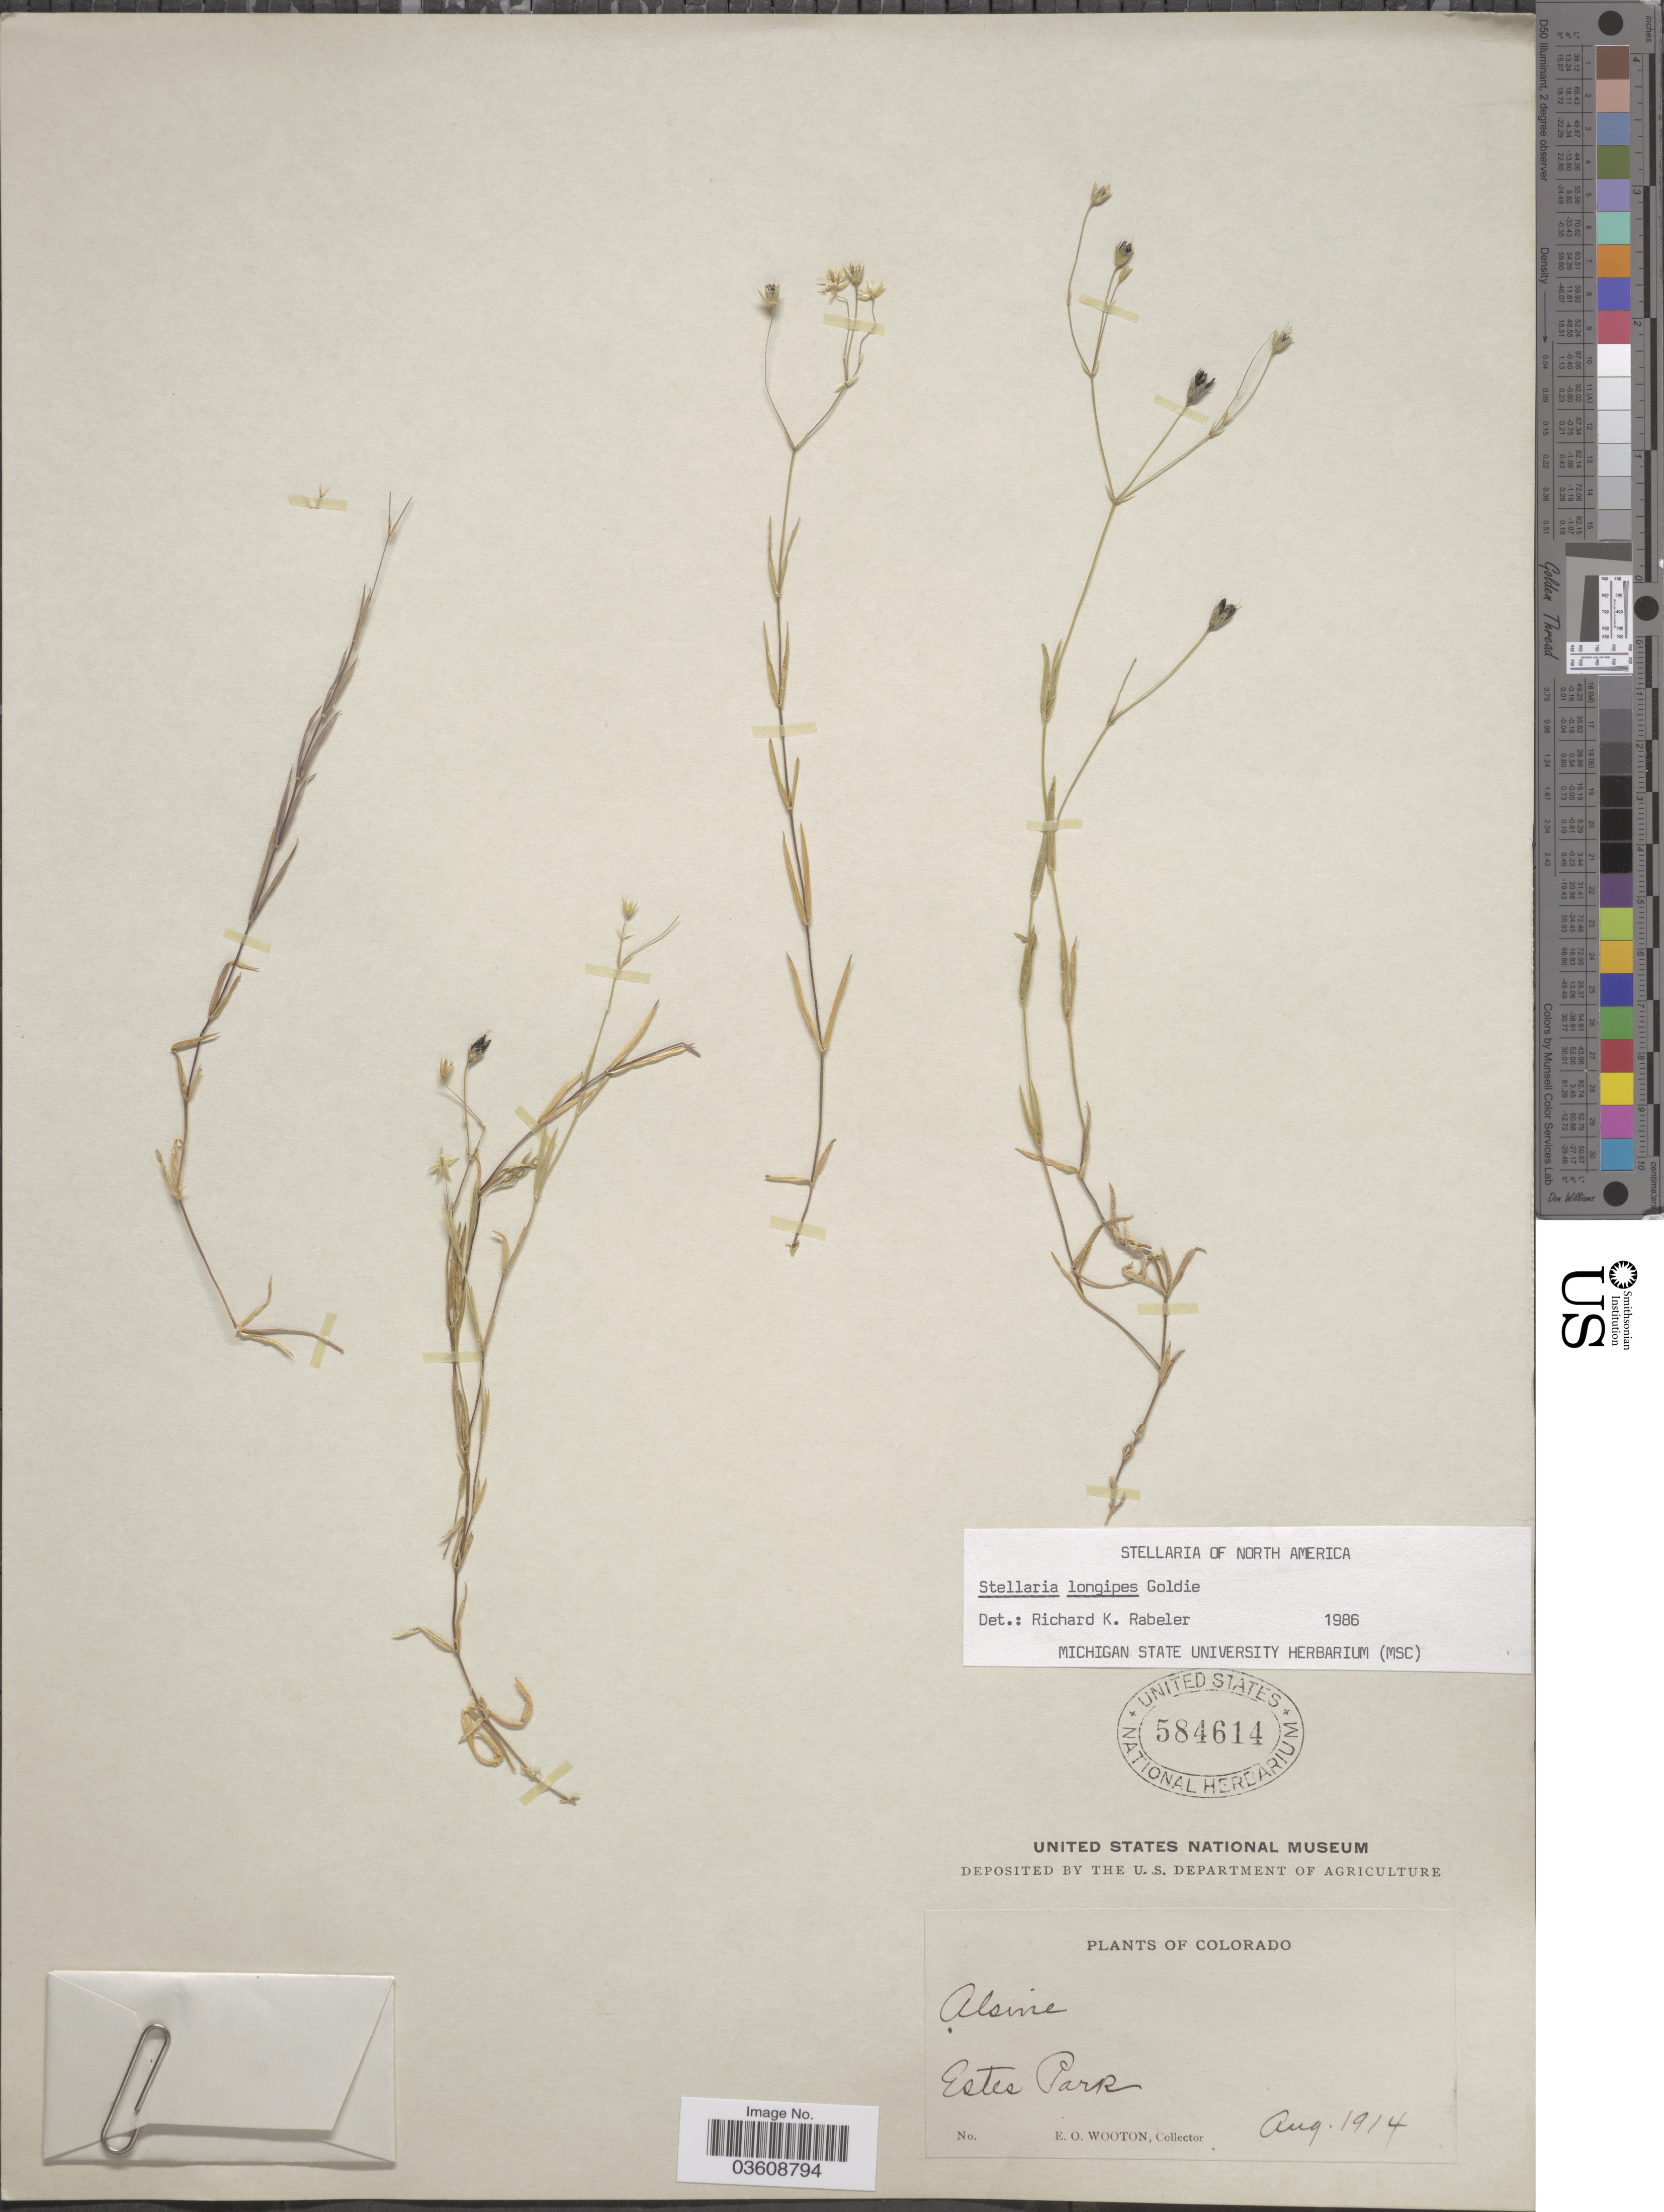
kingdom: Plantae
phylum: Tracheophyta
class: Magnoliopsida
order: Caryophyllales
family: Caryophyllaceae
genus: Stellaria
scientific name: Stellaria longipes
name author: Goldie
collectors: E. O. Wooton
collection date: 1914-08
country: United States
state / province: Colorado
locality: Estes Park.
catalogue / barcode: US 584614